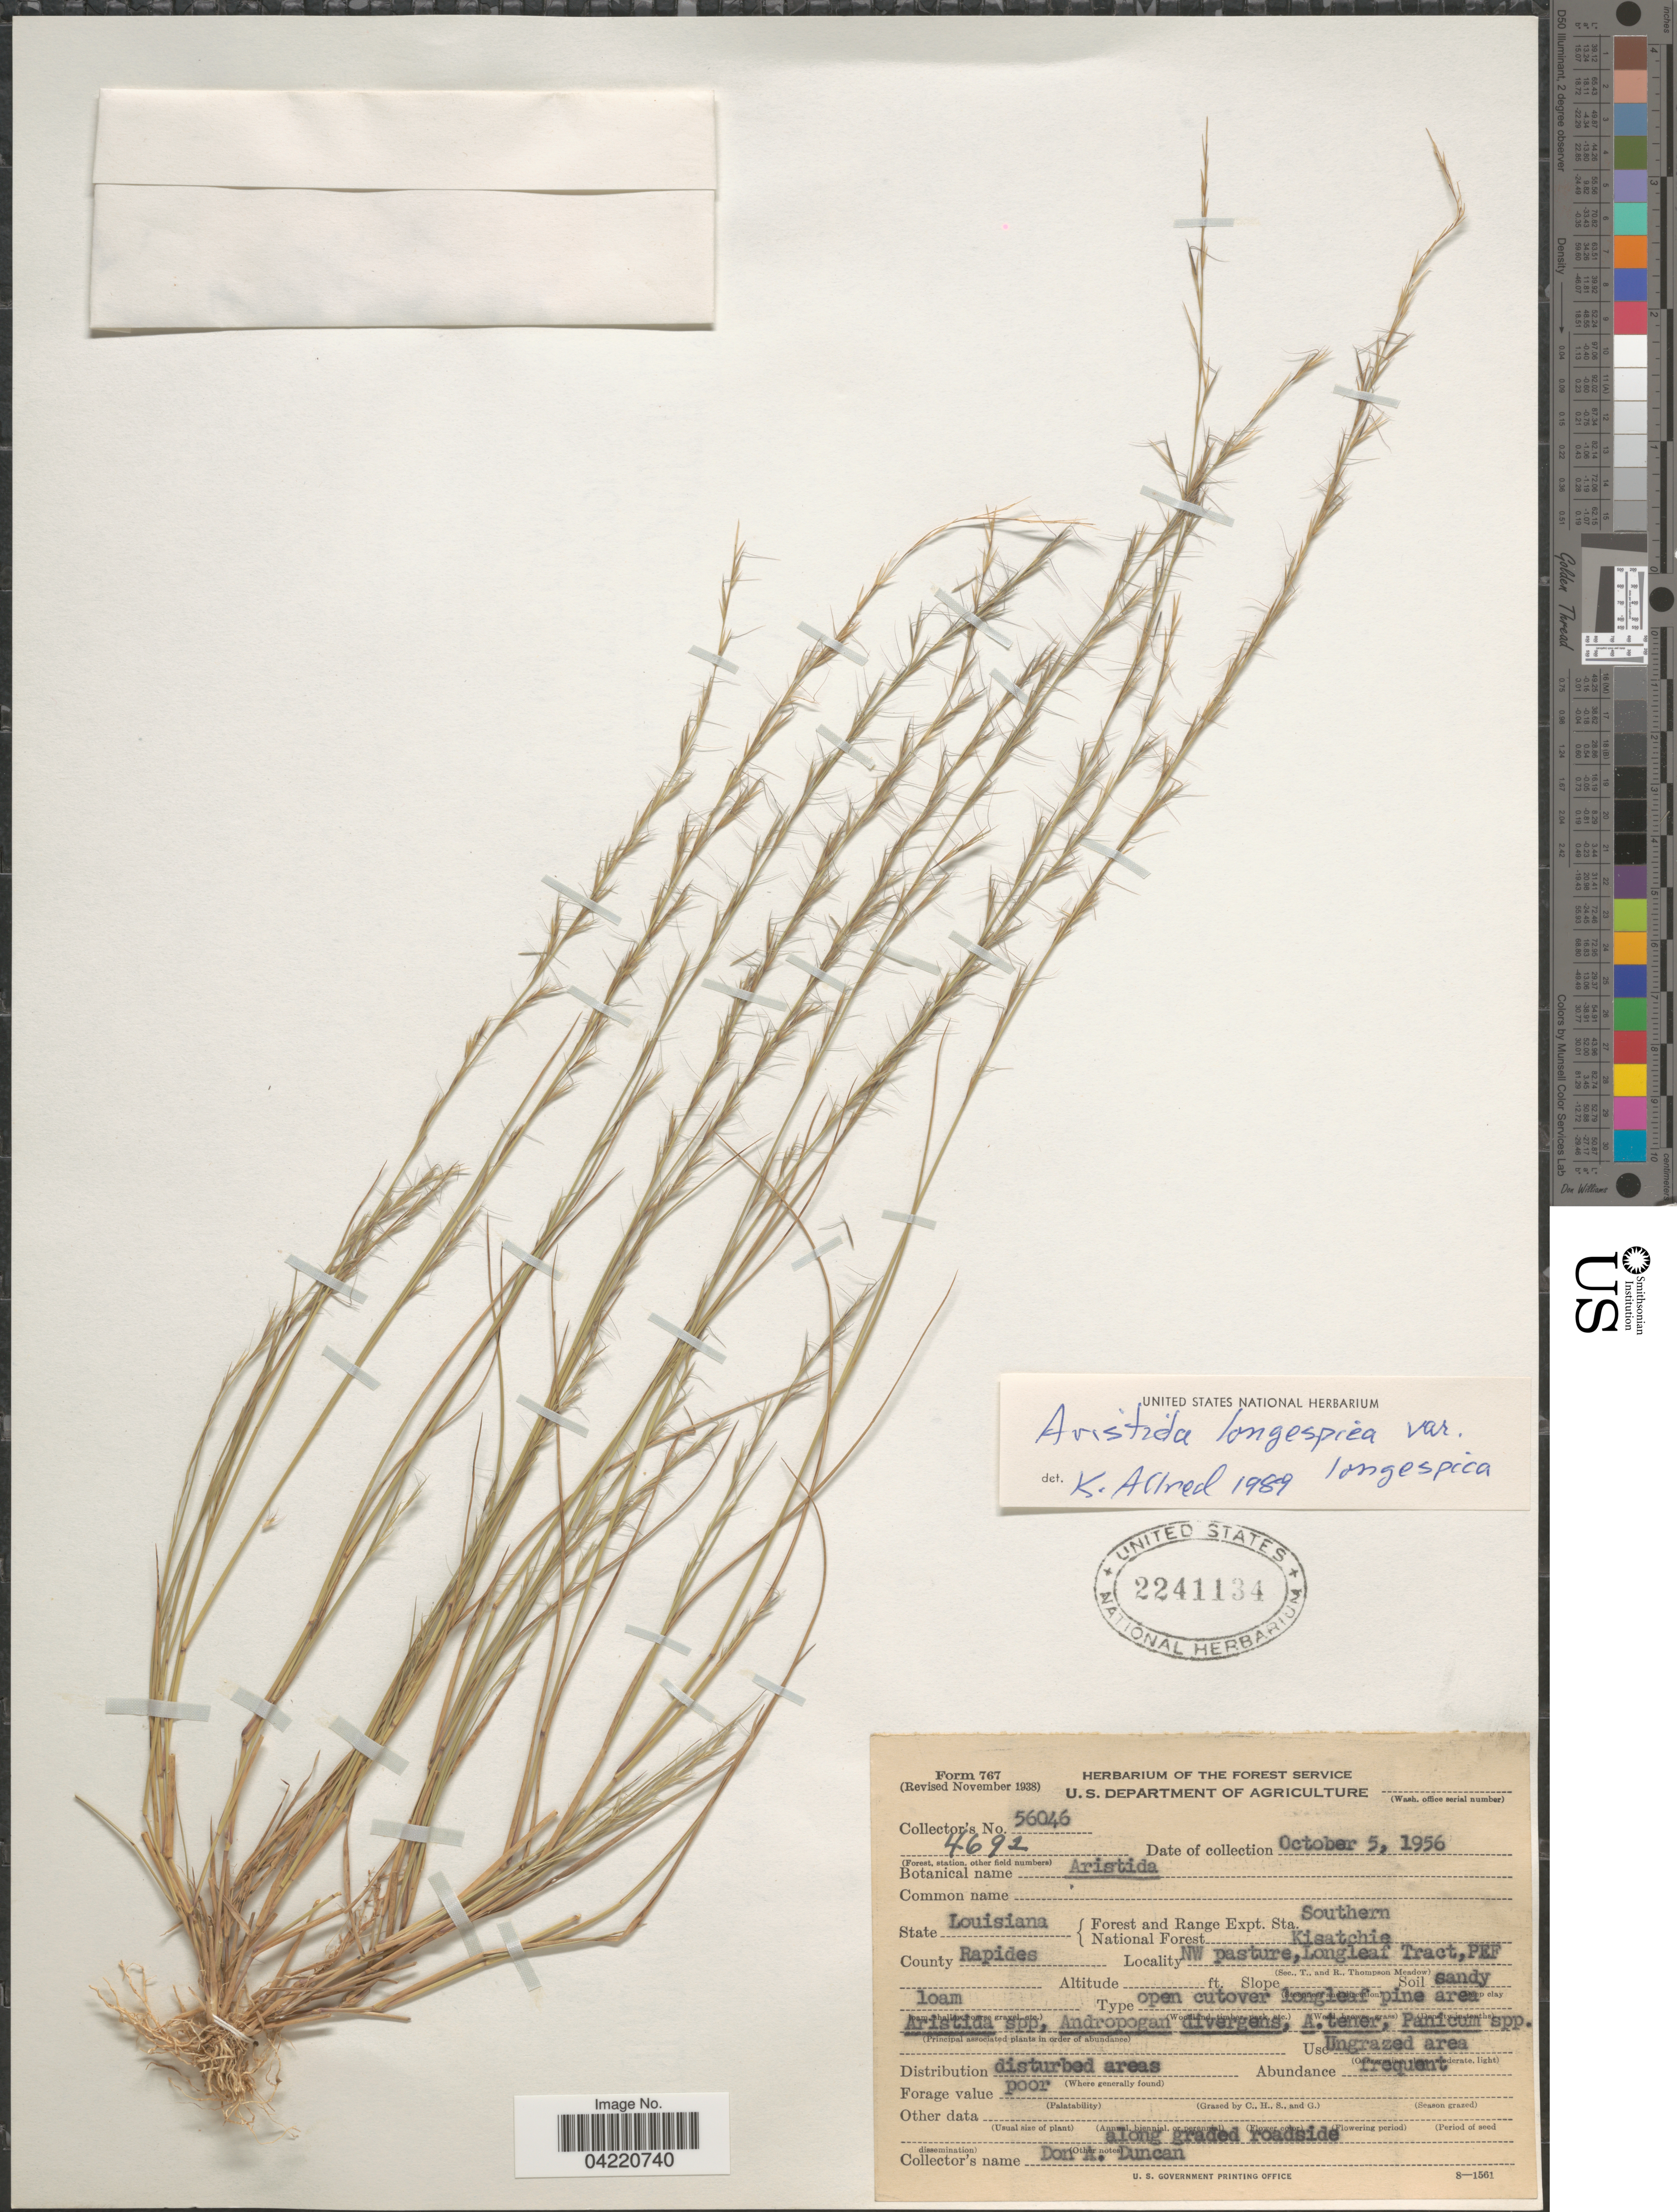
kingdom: Plantae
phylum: Tracheophyta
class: Liliopsida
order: Poales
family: Poaceae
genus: Aristida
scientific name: Aristida longespica var. longespica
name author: Poir.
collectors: D. Duncan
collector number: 56046/4692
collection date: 1956-10-05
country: United States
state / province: Louisiana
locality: Forest and Range Expt. Sta. National Forest Southern Kisatchie. County Rapides. NW pasture, Longleaf Tract, PEF.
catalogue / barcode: US 2241134